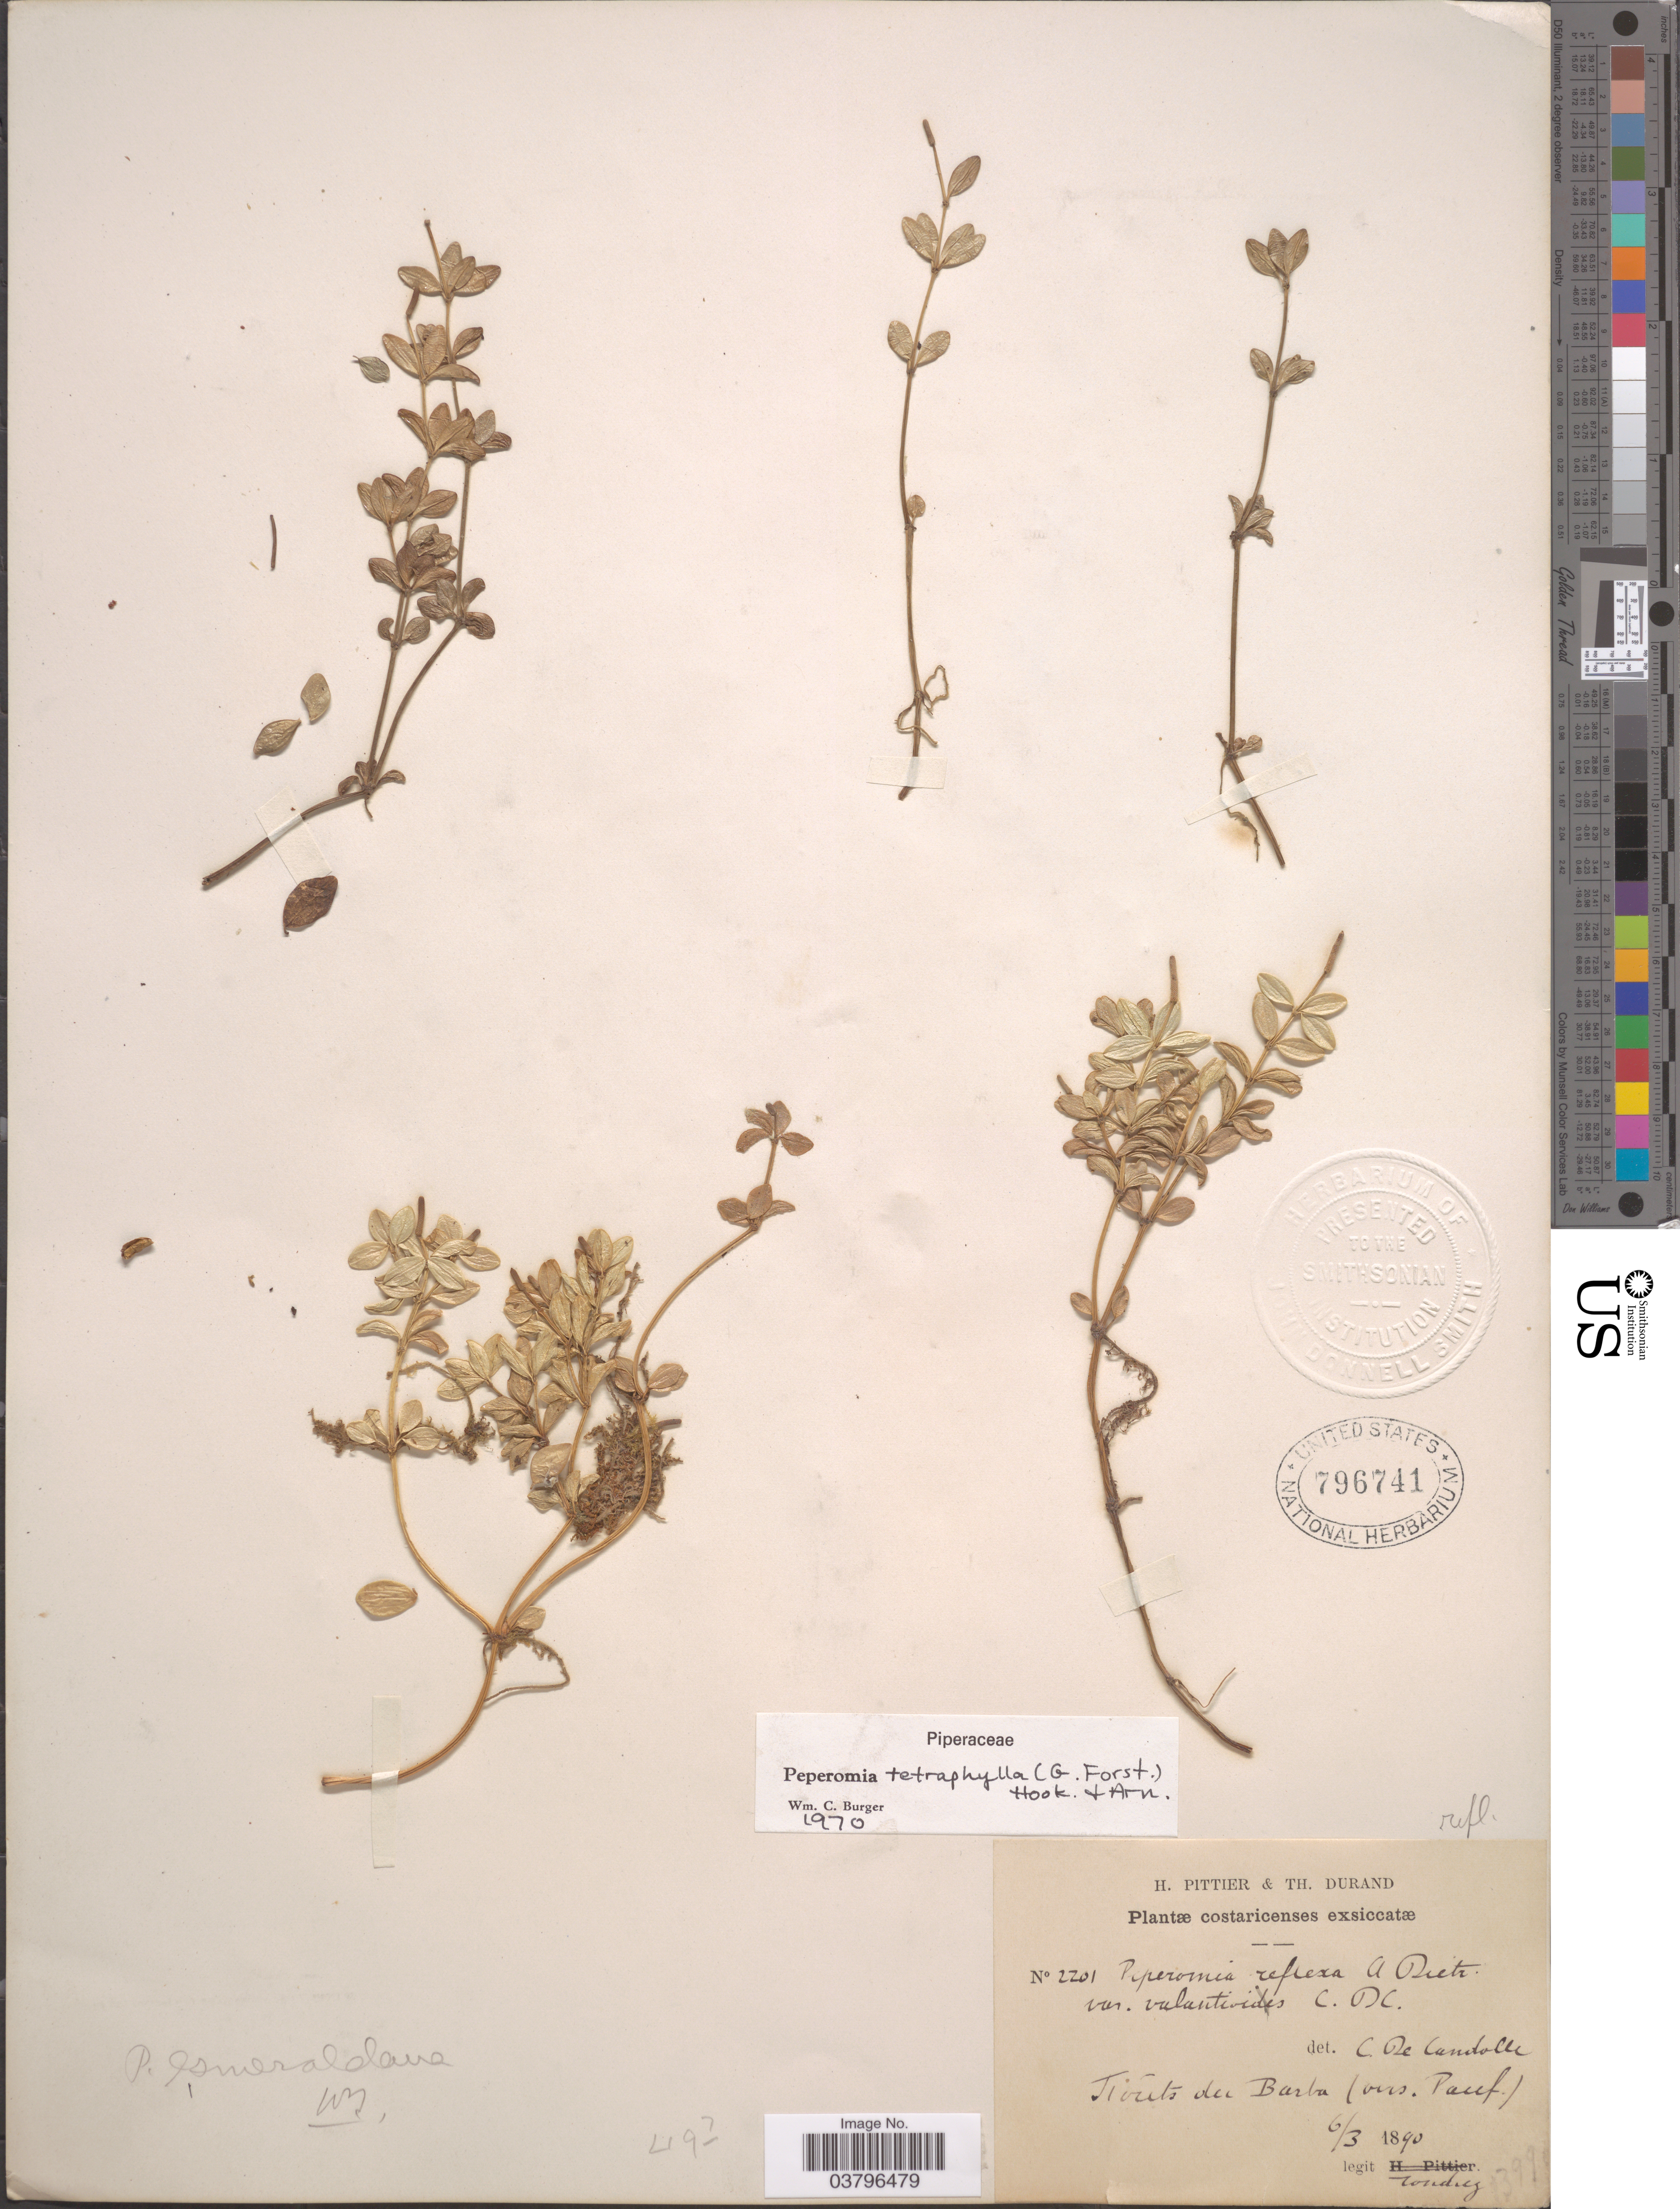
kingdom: Plantae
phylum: Tracheophyta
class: Magnoliopsida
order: Piperales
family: Piperaceae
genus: Peperomia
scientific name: Peperomia tetraphylla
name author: (G. Forst.) Hook. & Arn.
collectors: Tonduz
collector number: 2201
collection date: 1890-03-06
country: Costa Rica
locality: Forêts de Barba.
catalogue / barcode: US 796741